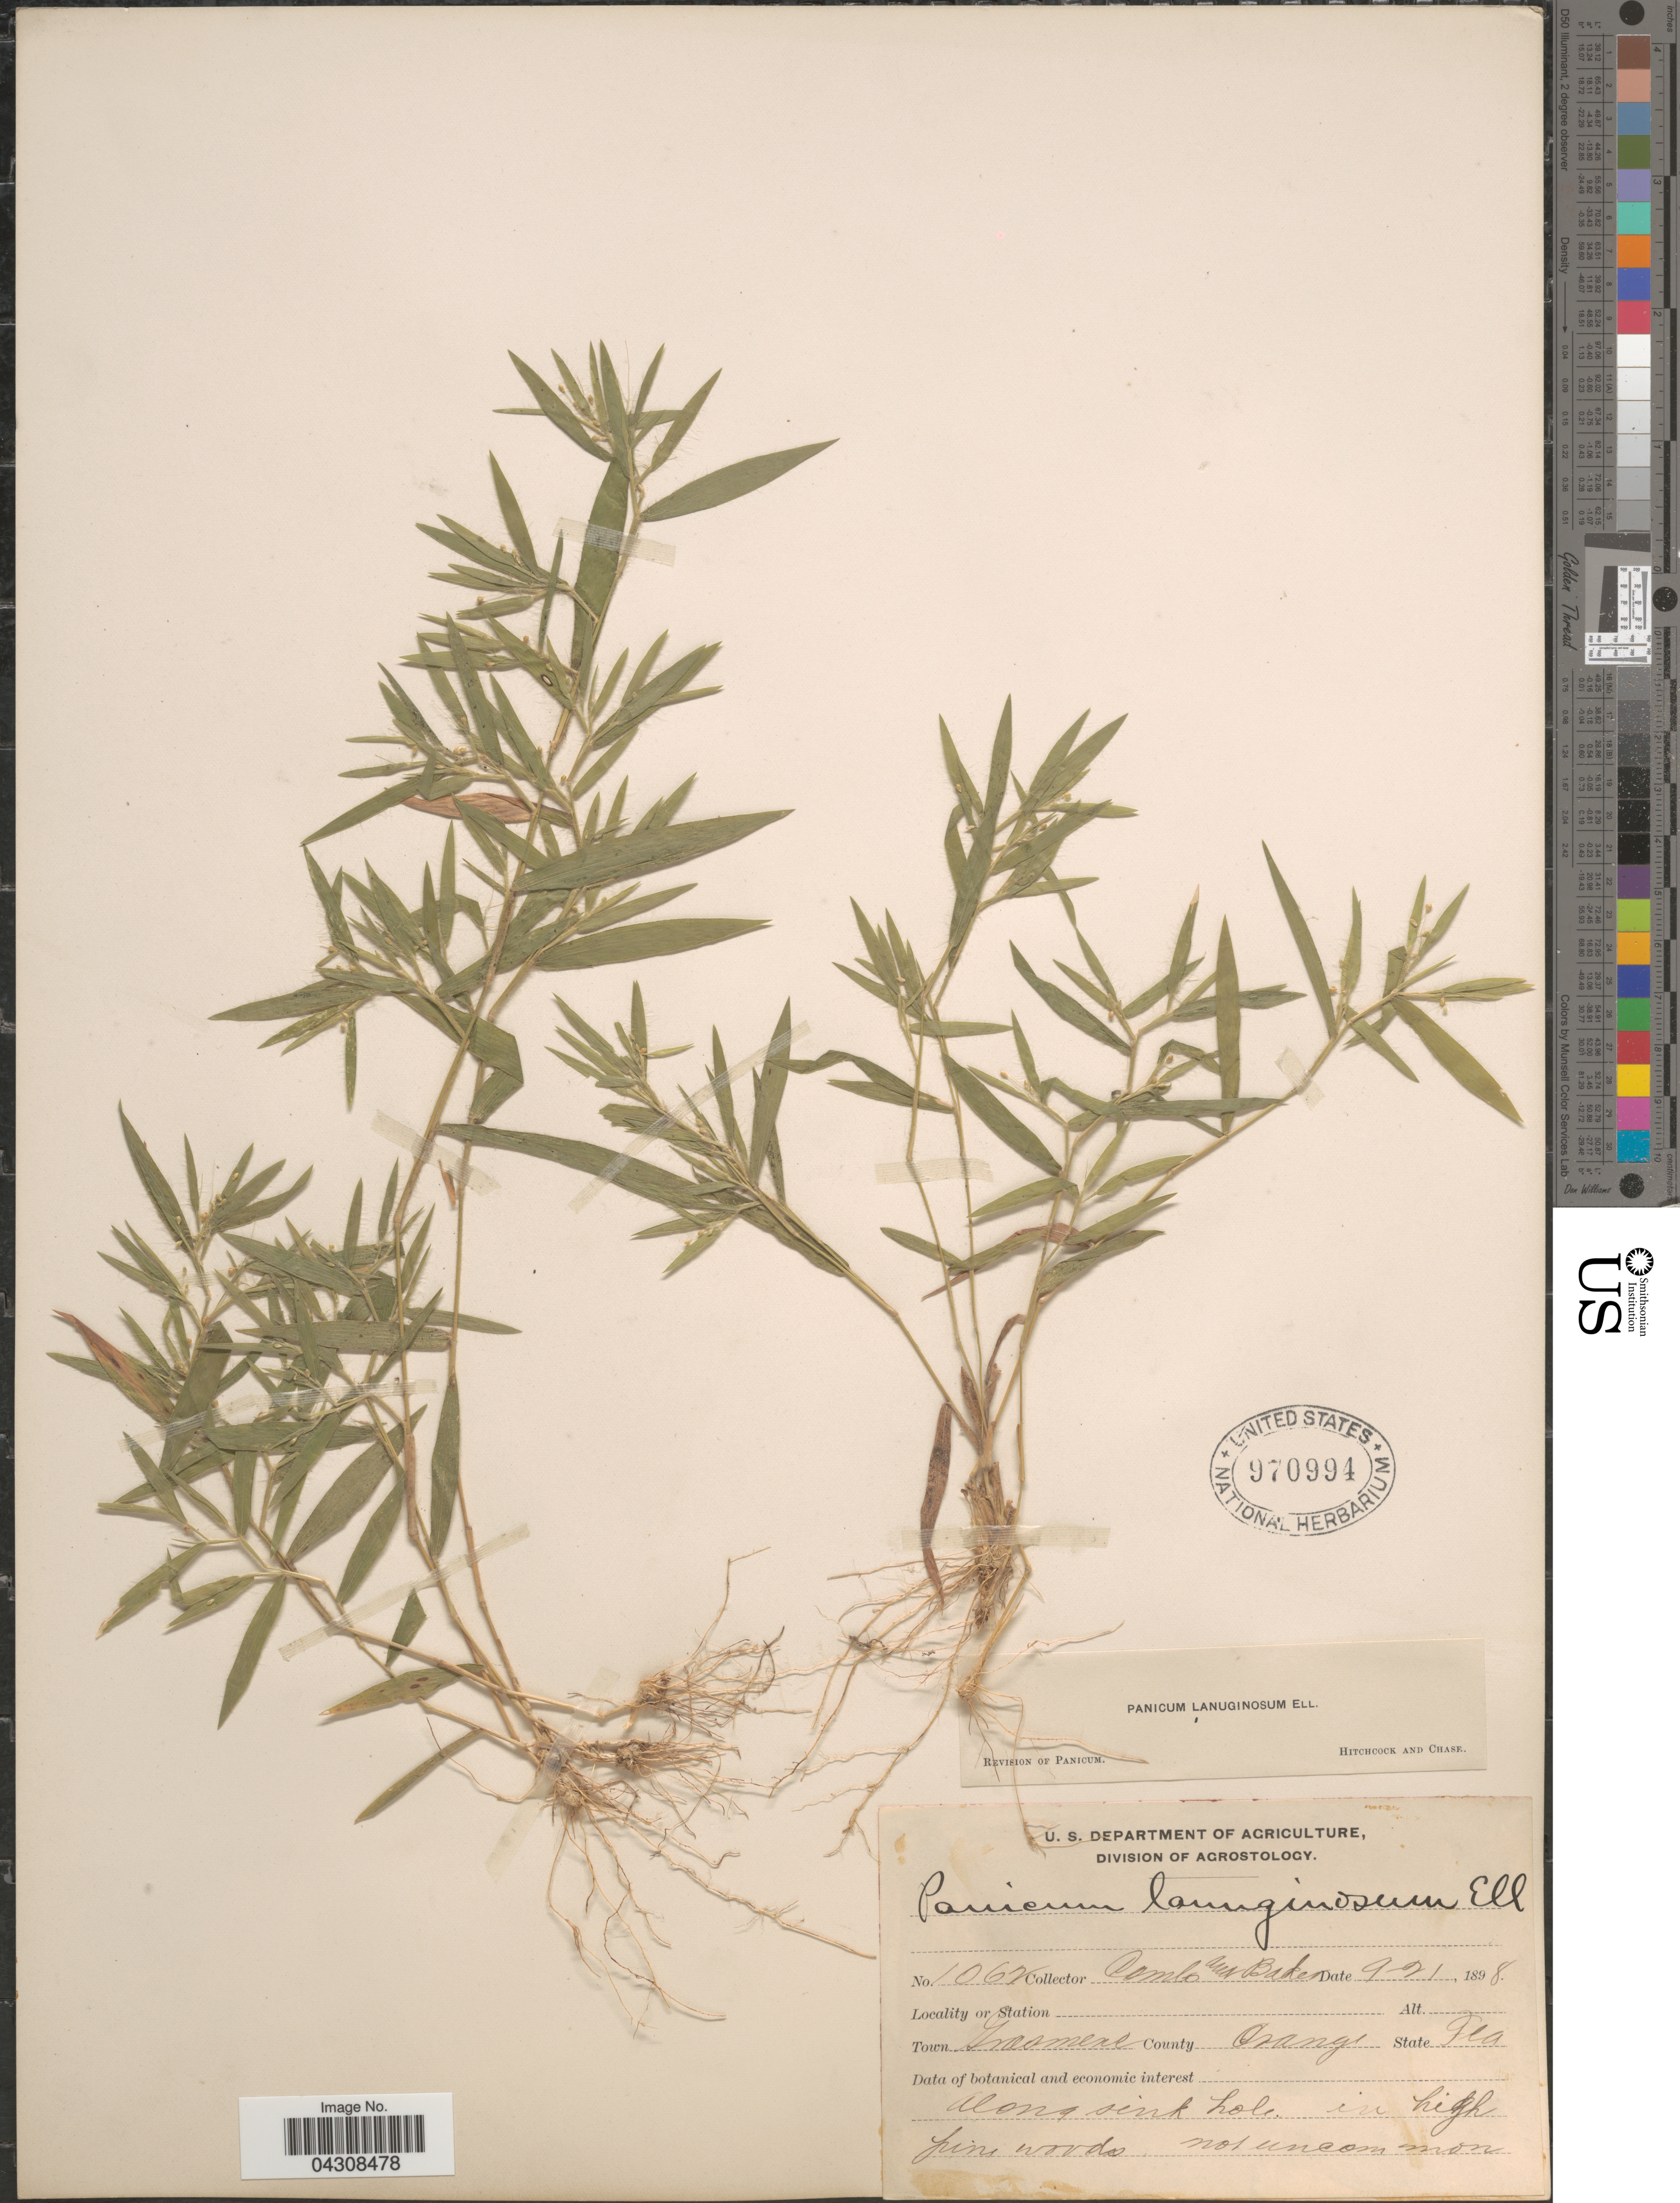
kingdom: Plantae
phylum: Tracheophyta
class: Liliopsida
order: Poales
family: Poaceae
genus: Dichanthelium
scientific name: Dichanthelium acuminatum var. acuminatum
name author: (Sw.) Gould & C.A. Clark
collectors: -. Combs & -- Baker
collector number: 1062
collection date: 1898-09-21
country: United States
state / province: Florida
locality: Town Grasmere. County Orange.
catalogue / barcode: US 970994